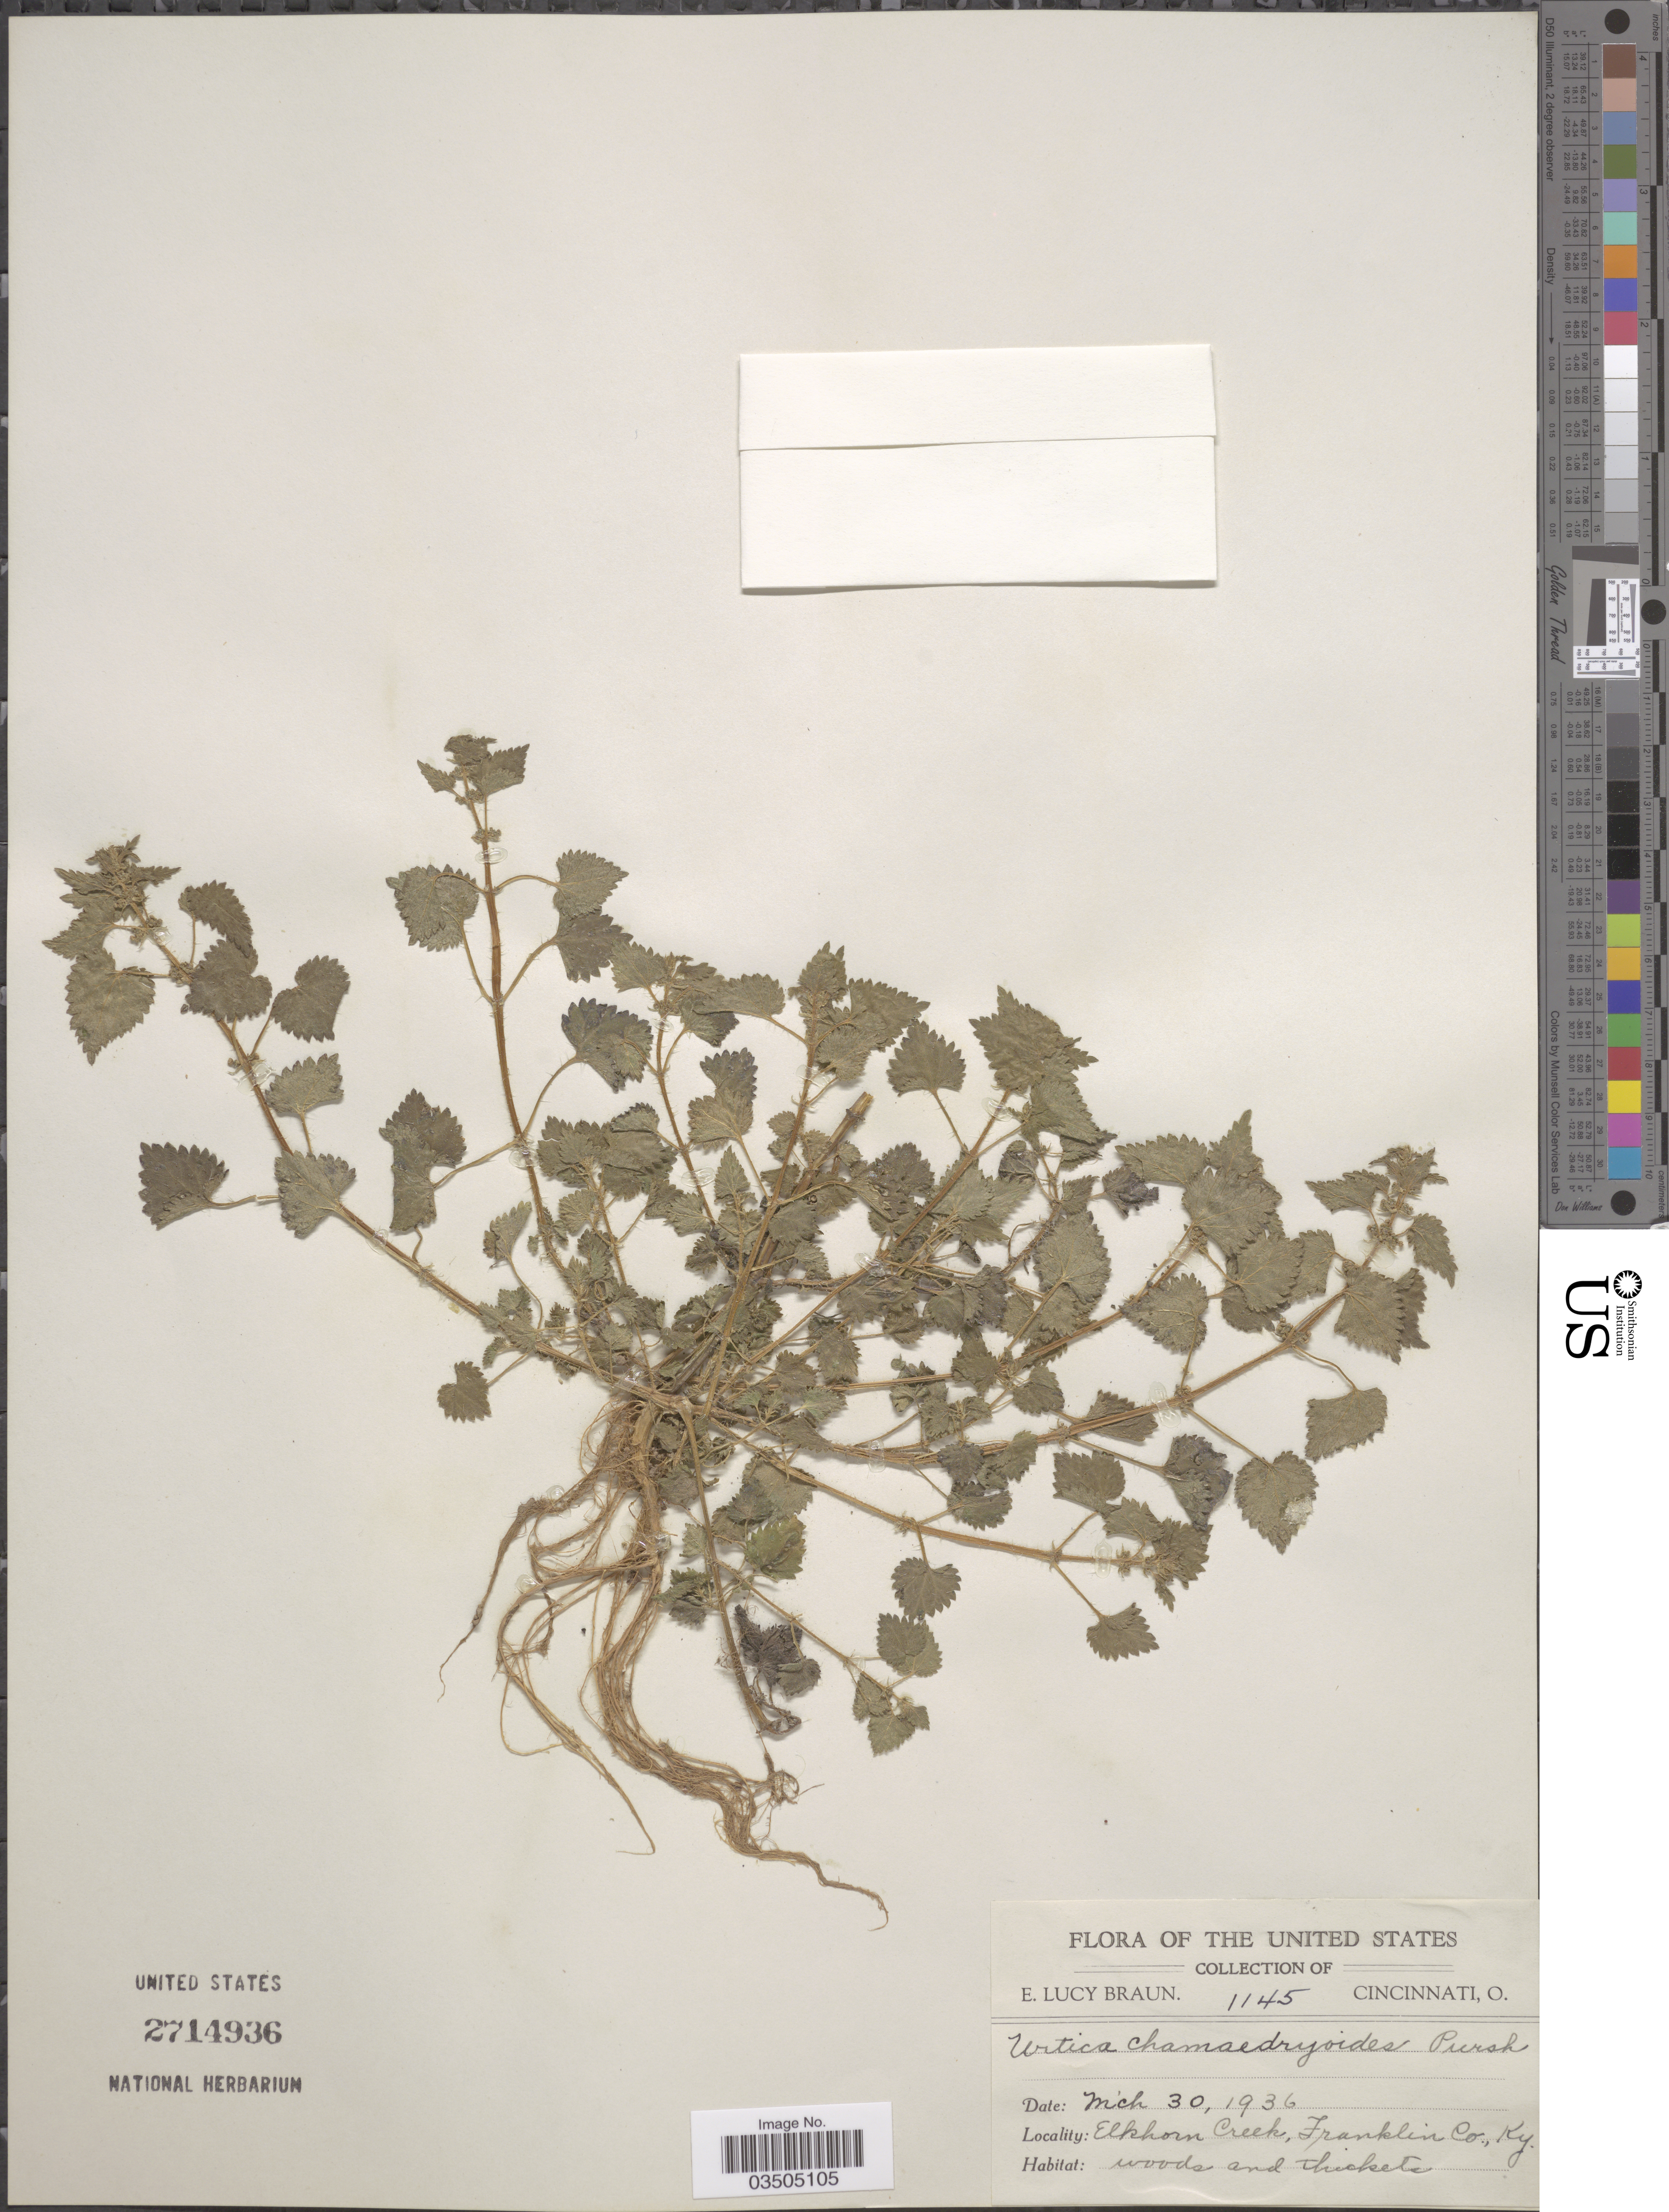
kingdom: Plantae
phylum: Tracheophyta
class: Magnoliopsida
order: Rosales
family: Urticaceae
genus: Urtica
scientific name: Urtica chamaedryoides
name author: Pursh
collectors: E. L. Braun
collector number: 1145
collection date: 1936-03-30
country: United States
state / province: Kentucky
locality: Elkhorn Creek, Franklin Co.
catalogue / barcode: US 2714936